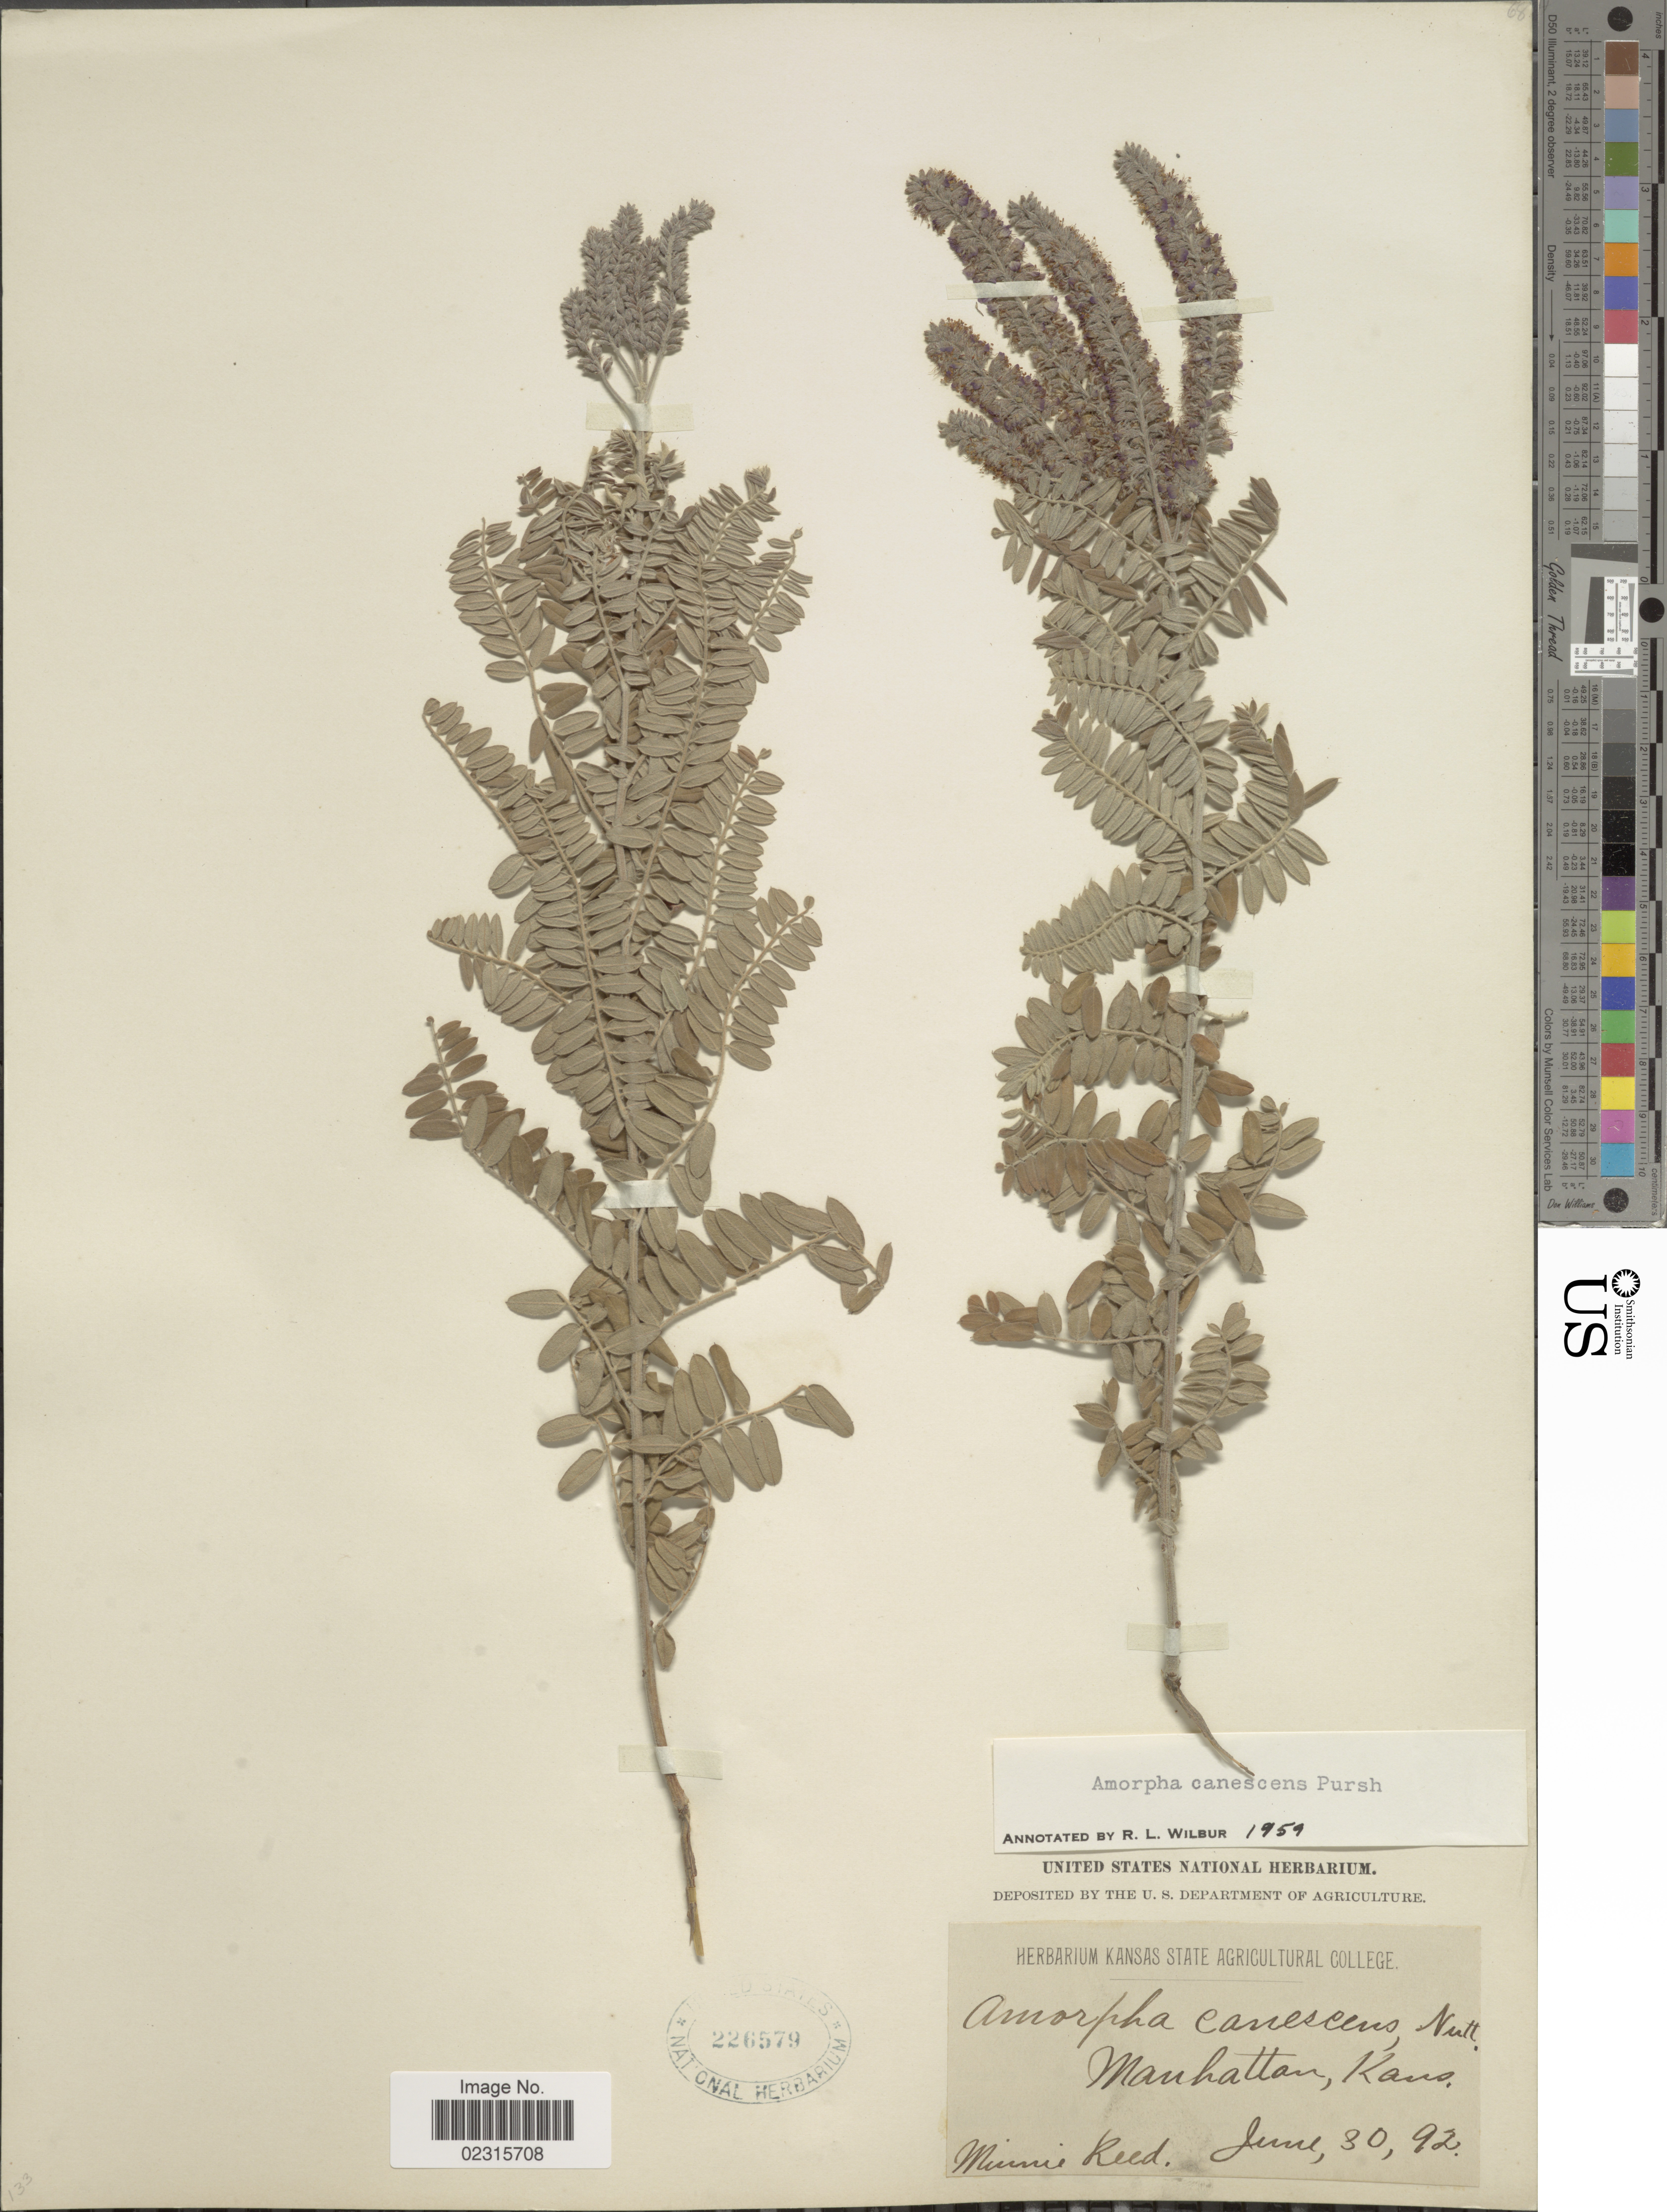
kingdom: Plantae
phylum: Tracheophyta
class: Magnoliopsida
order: Fabales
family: Fabaceae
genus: Amorpha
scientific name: Amorpha canescens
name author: Pursh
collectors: M. Reed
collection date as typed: Transcribed d/m/y: 30/6/92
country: United States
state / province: Kansas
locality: Manhattan, Kans.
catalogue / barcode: US 226579